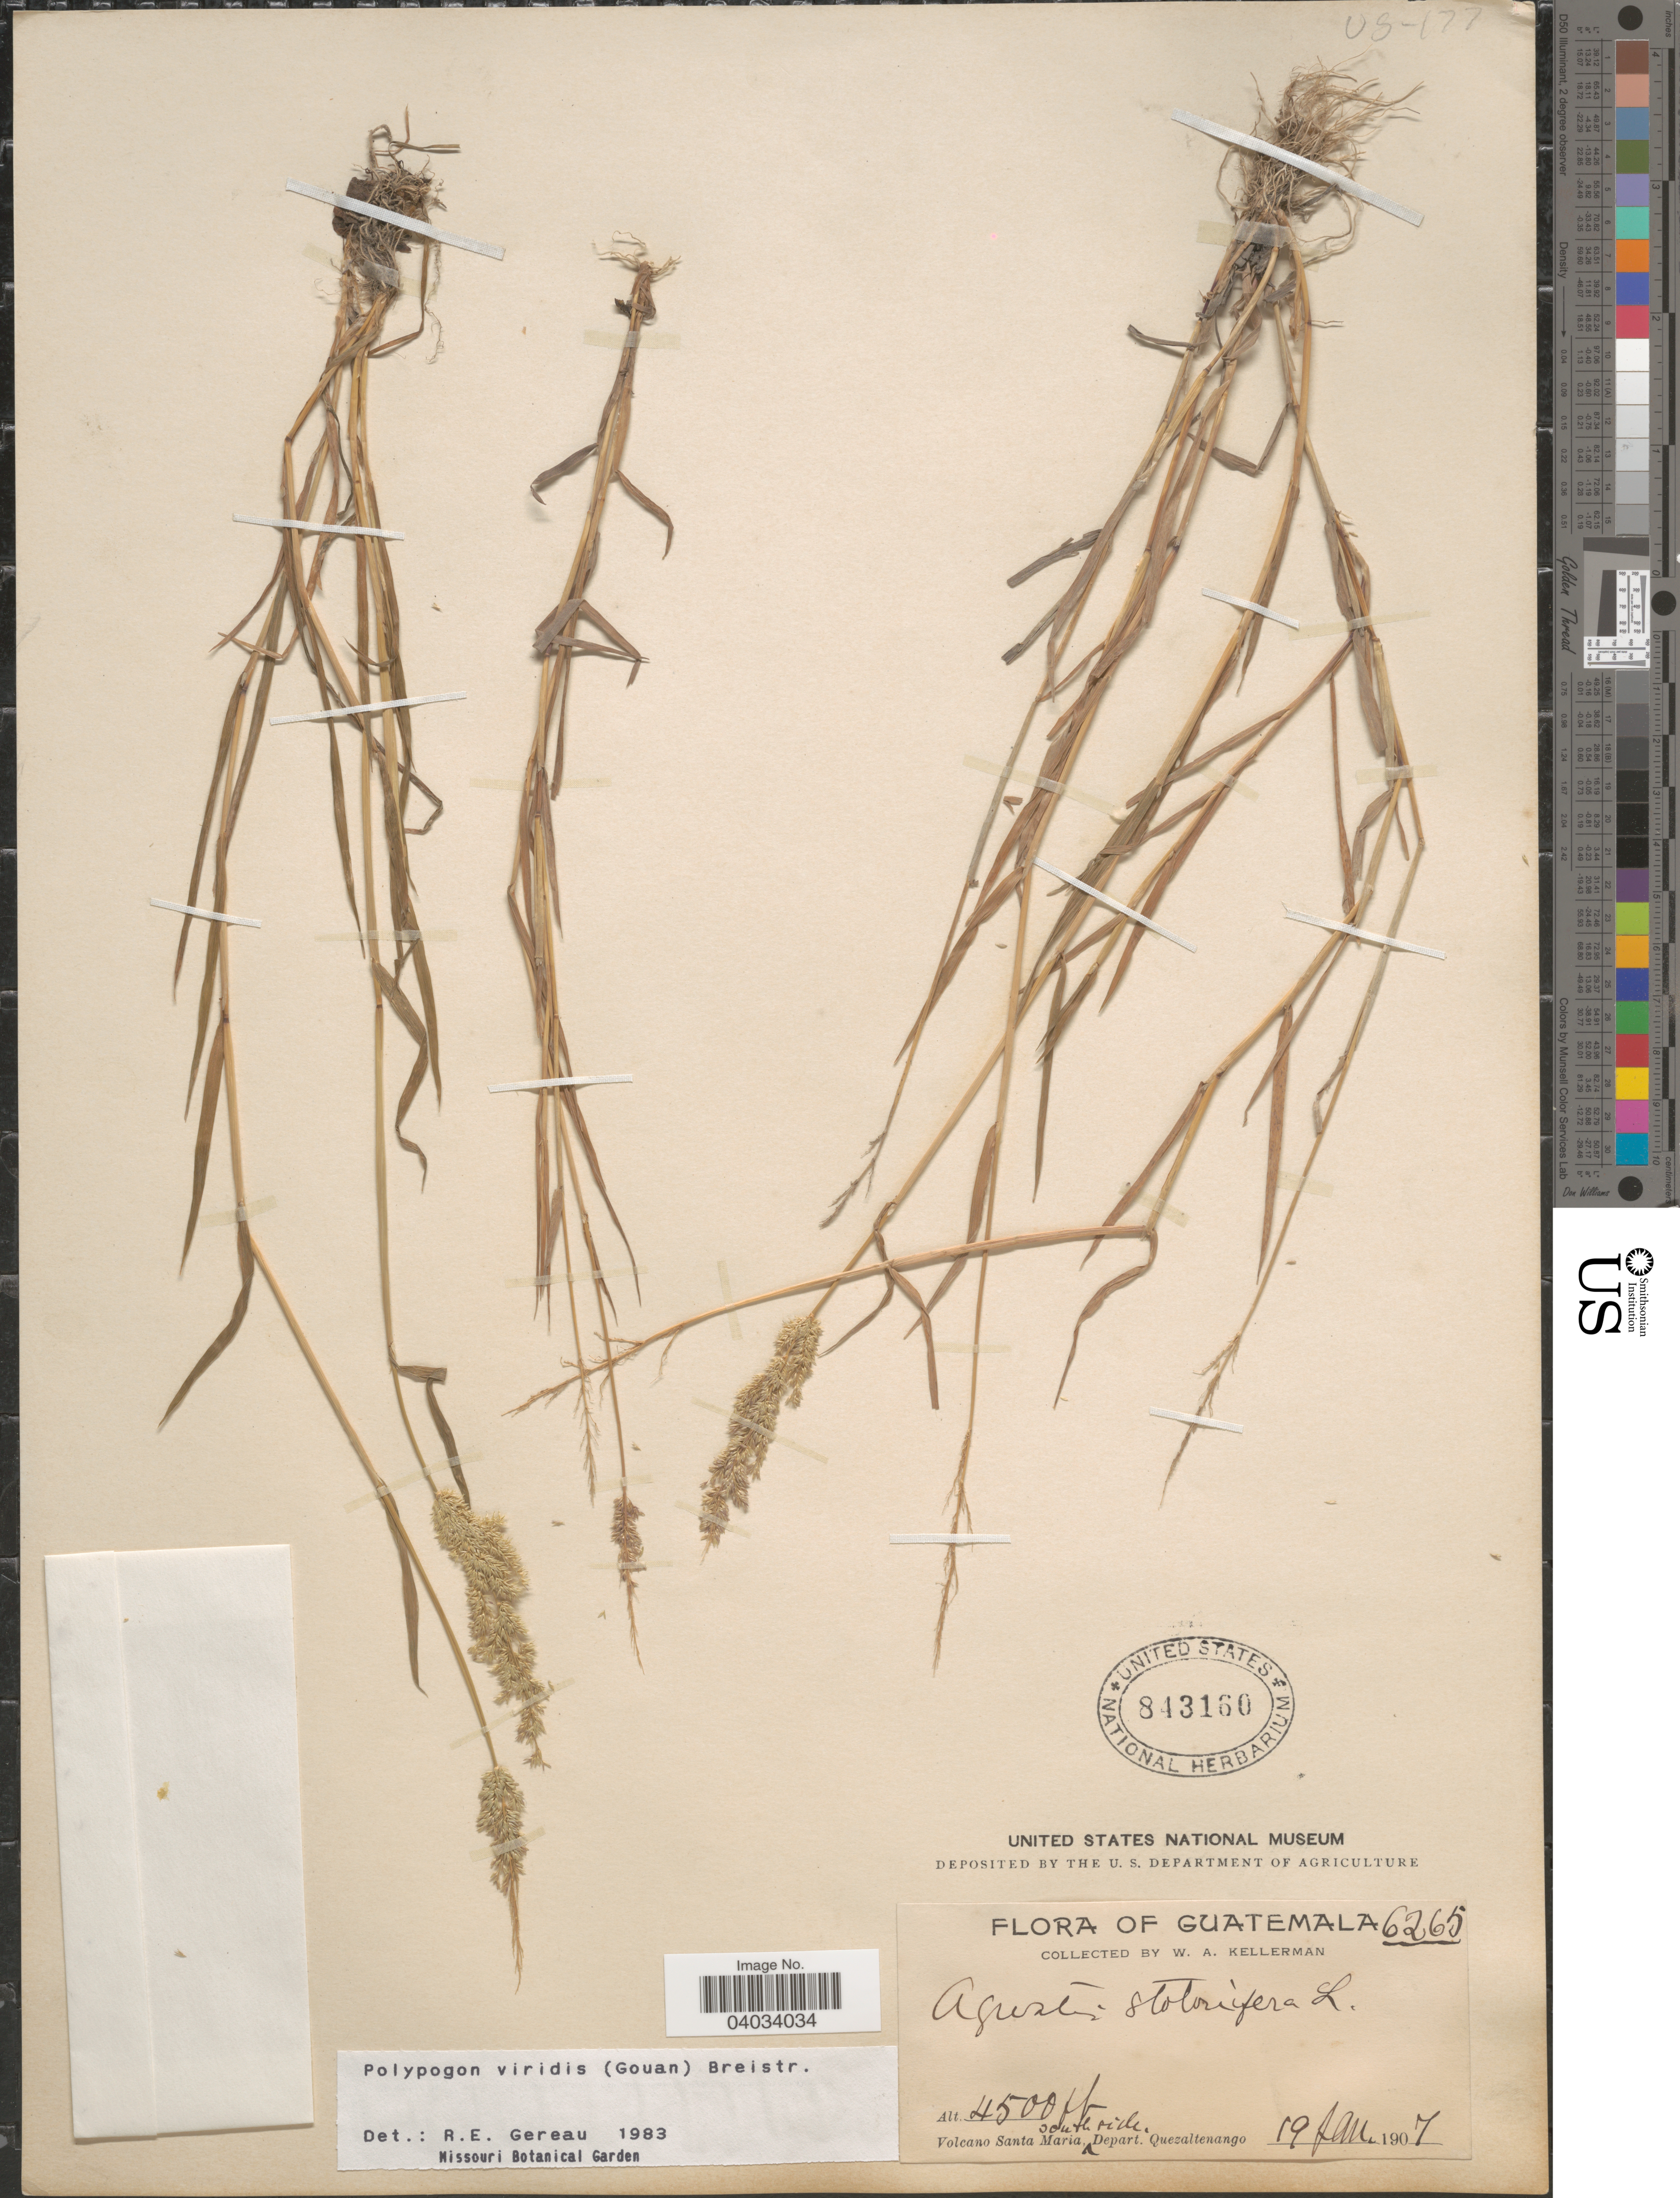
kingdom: Plantae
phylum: Tracheophyta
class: Liliopsida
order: Poales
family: Poaceae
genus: Polypogon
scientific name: Polypogon viridis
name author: (Gouan) Breistroffer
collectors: W. Kellerman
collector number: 6265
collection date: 1907-01-19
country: Guatemala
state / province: Quetzaltenango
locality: Volcano Santa Maria, south side Depart. Quezaltenango.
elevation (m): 1372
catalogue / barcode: US 843160